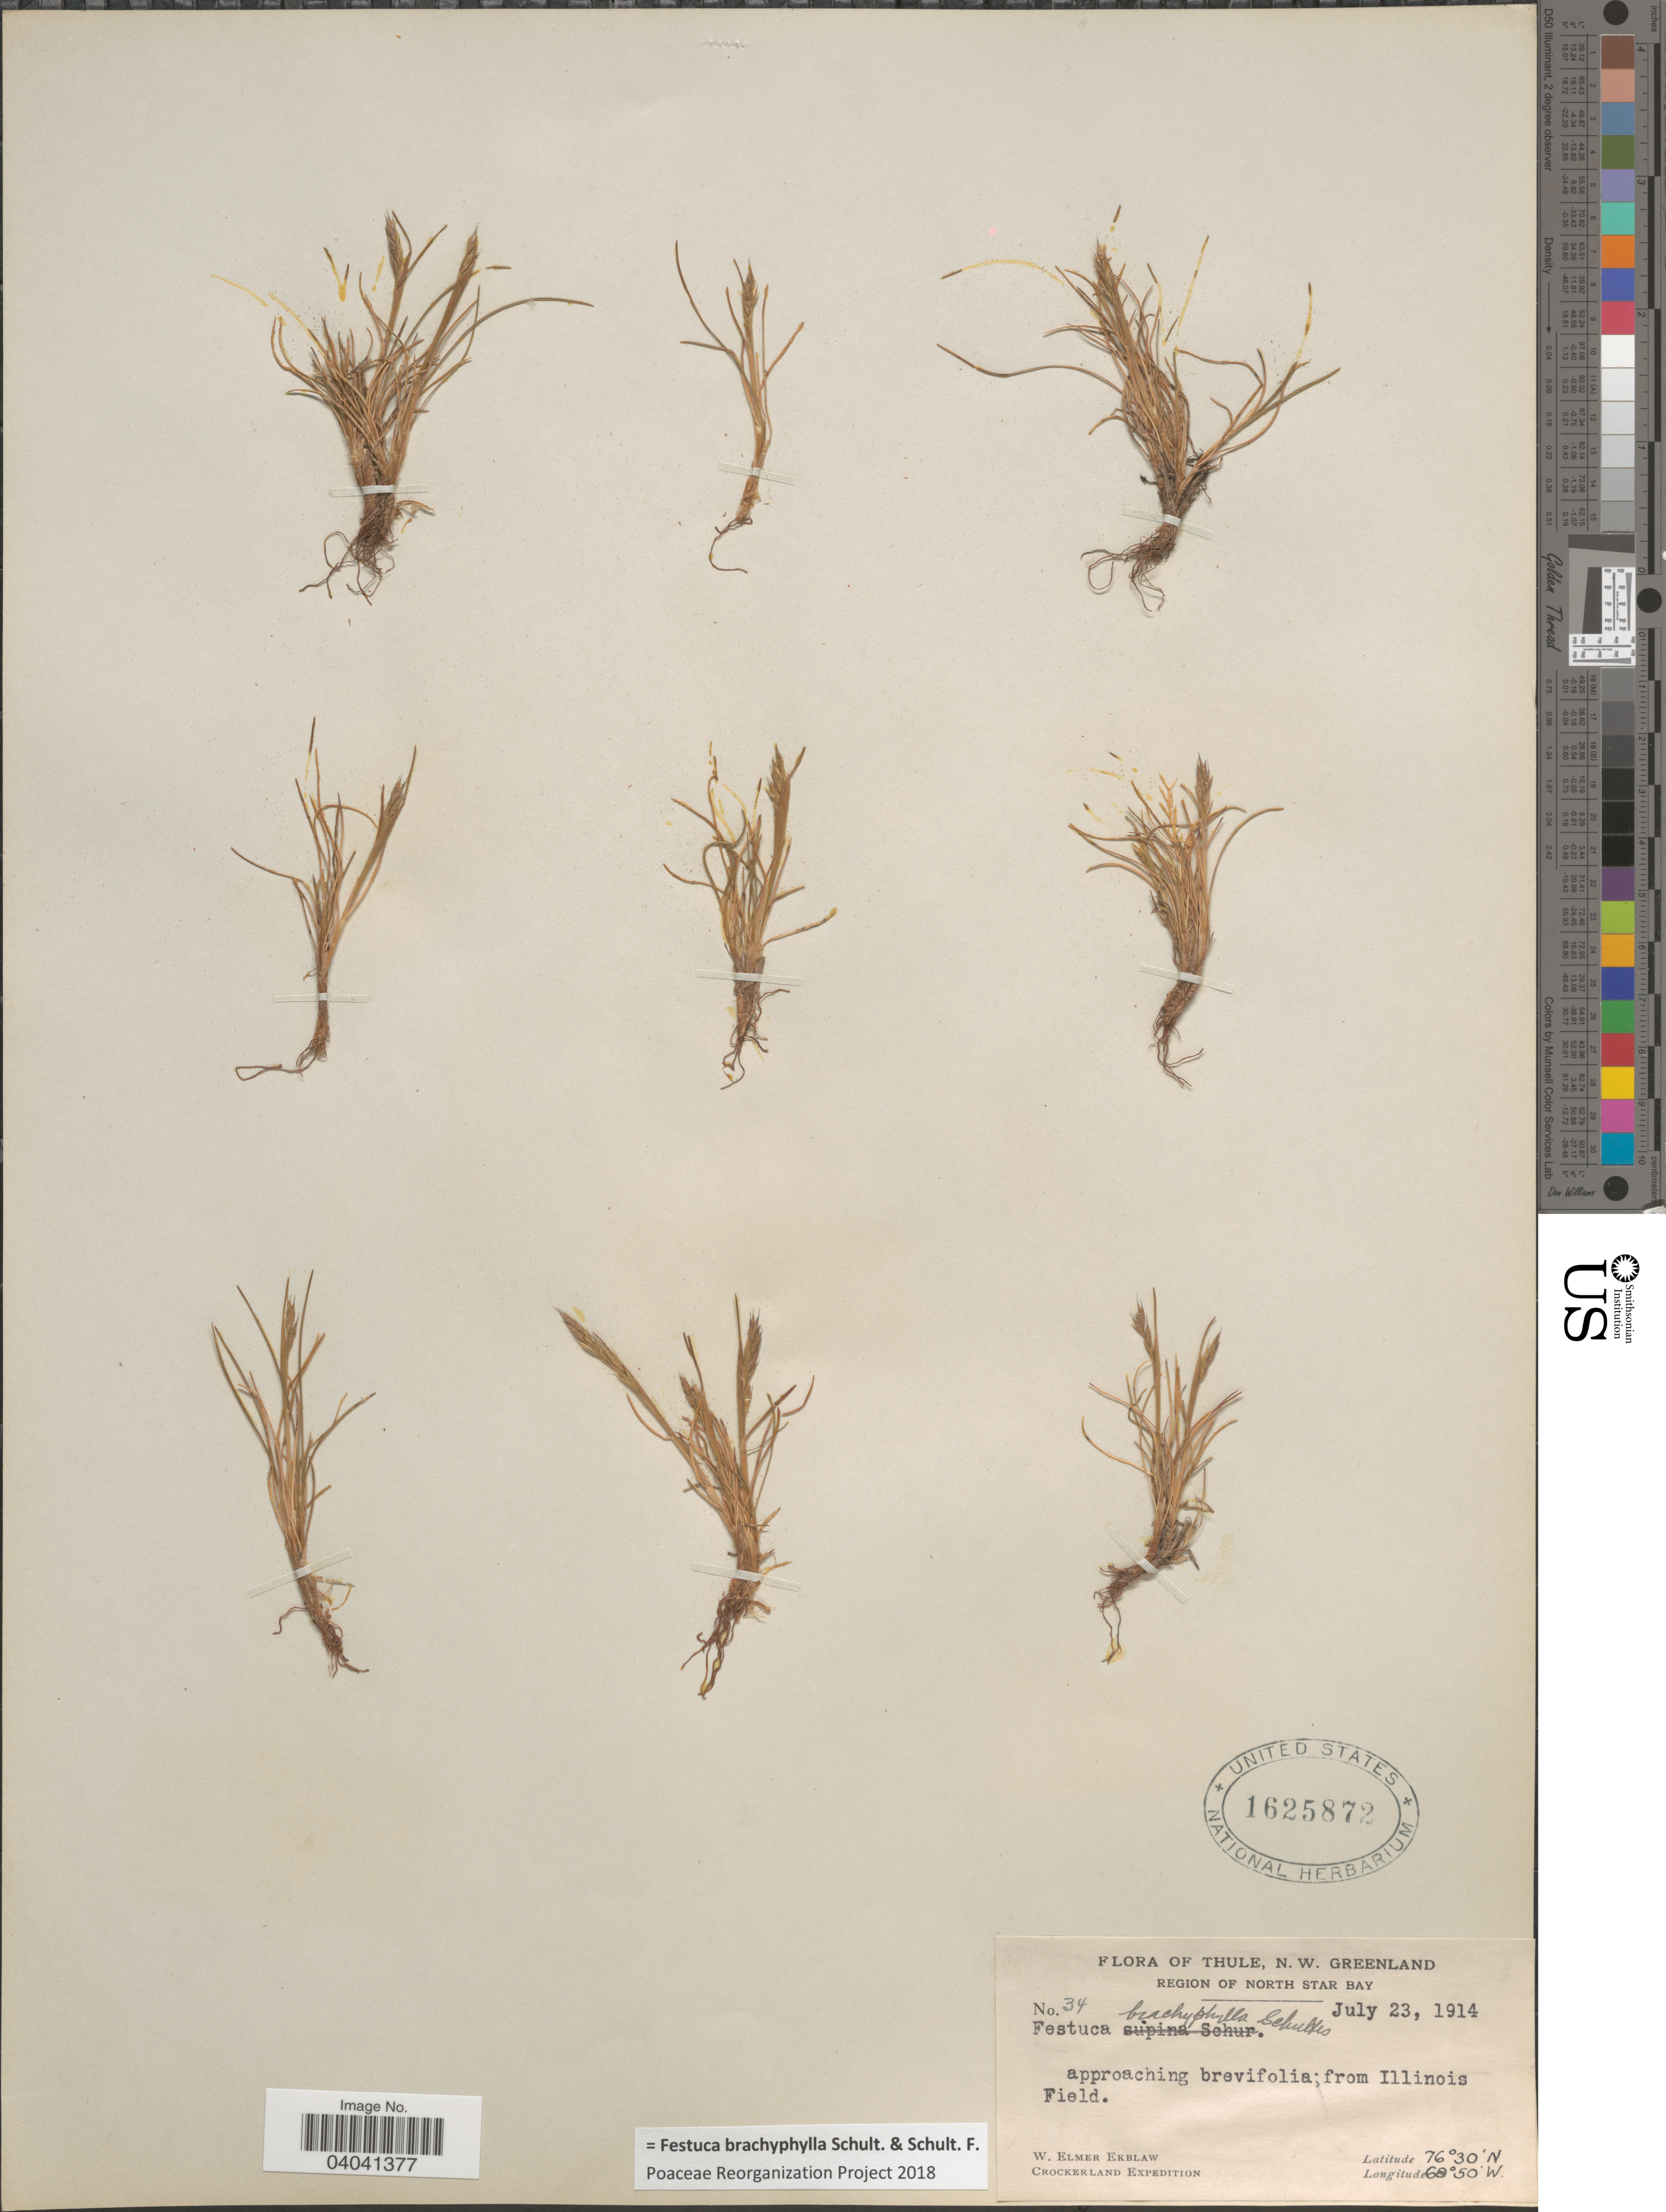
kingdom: Plantae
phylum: Tracheophyta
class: Liliopsida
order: Poales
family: Poaceae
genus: Festuca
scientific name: Festuca brachyphylla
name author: Schult. & Schult. f.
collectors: W. Ekblaw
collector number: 34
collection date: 1914-07-23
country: Greenland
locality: Thule, N. W. Greenland. Region of North Star Bay. Illinois Field.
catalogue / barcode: US 1625872